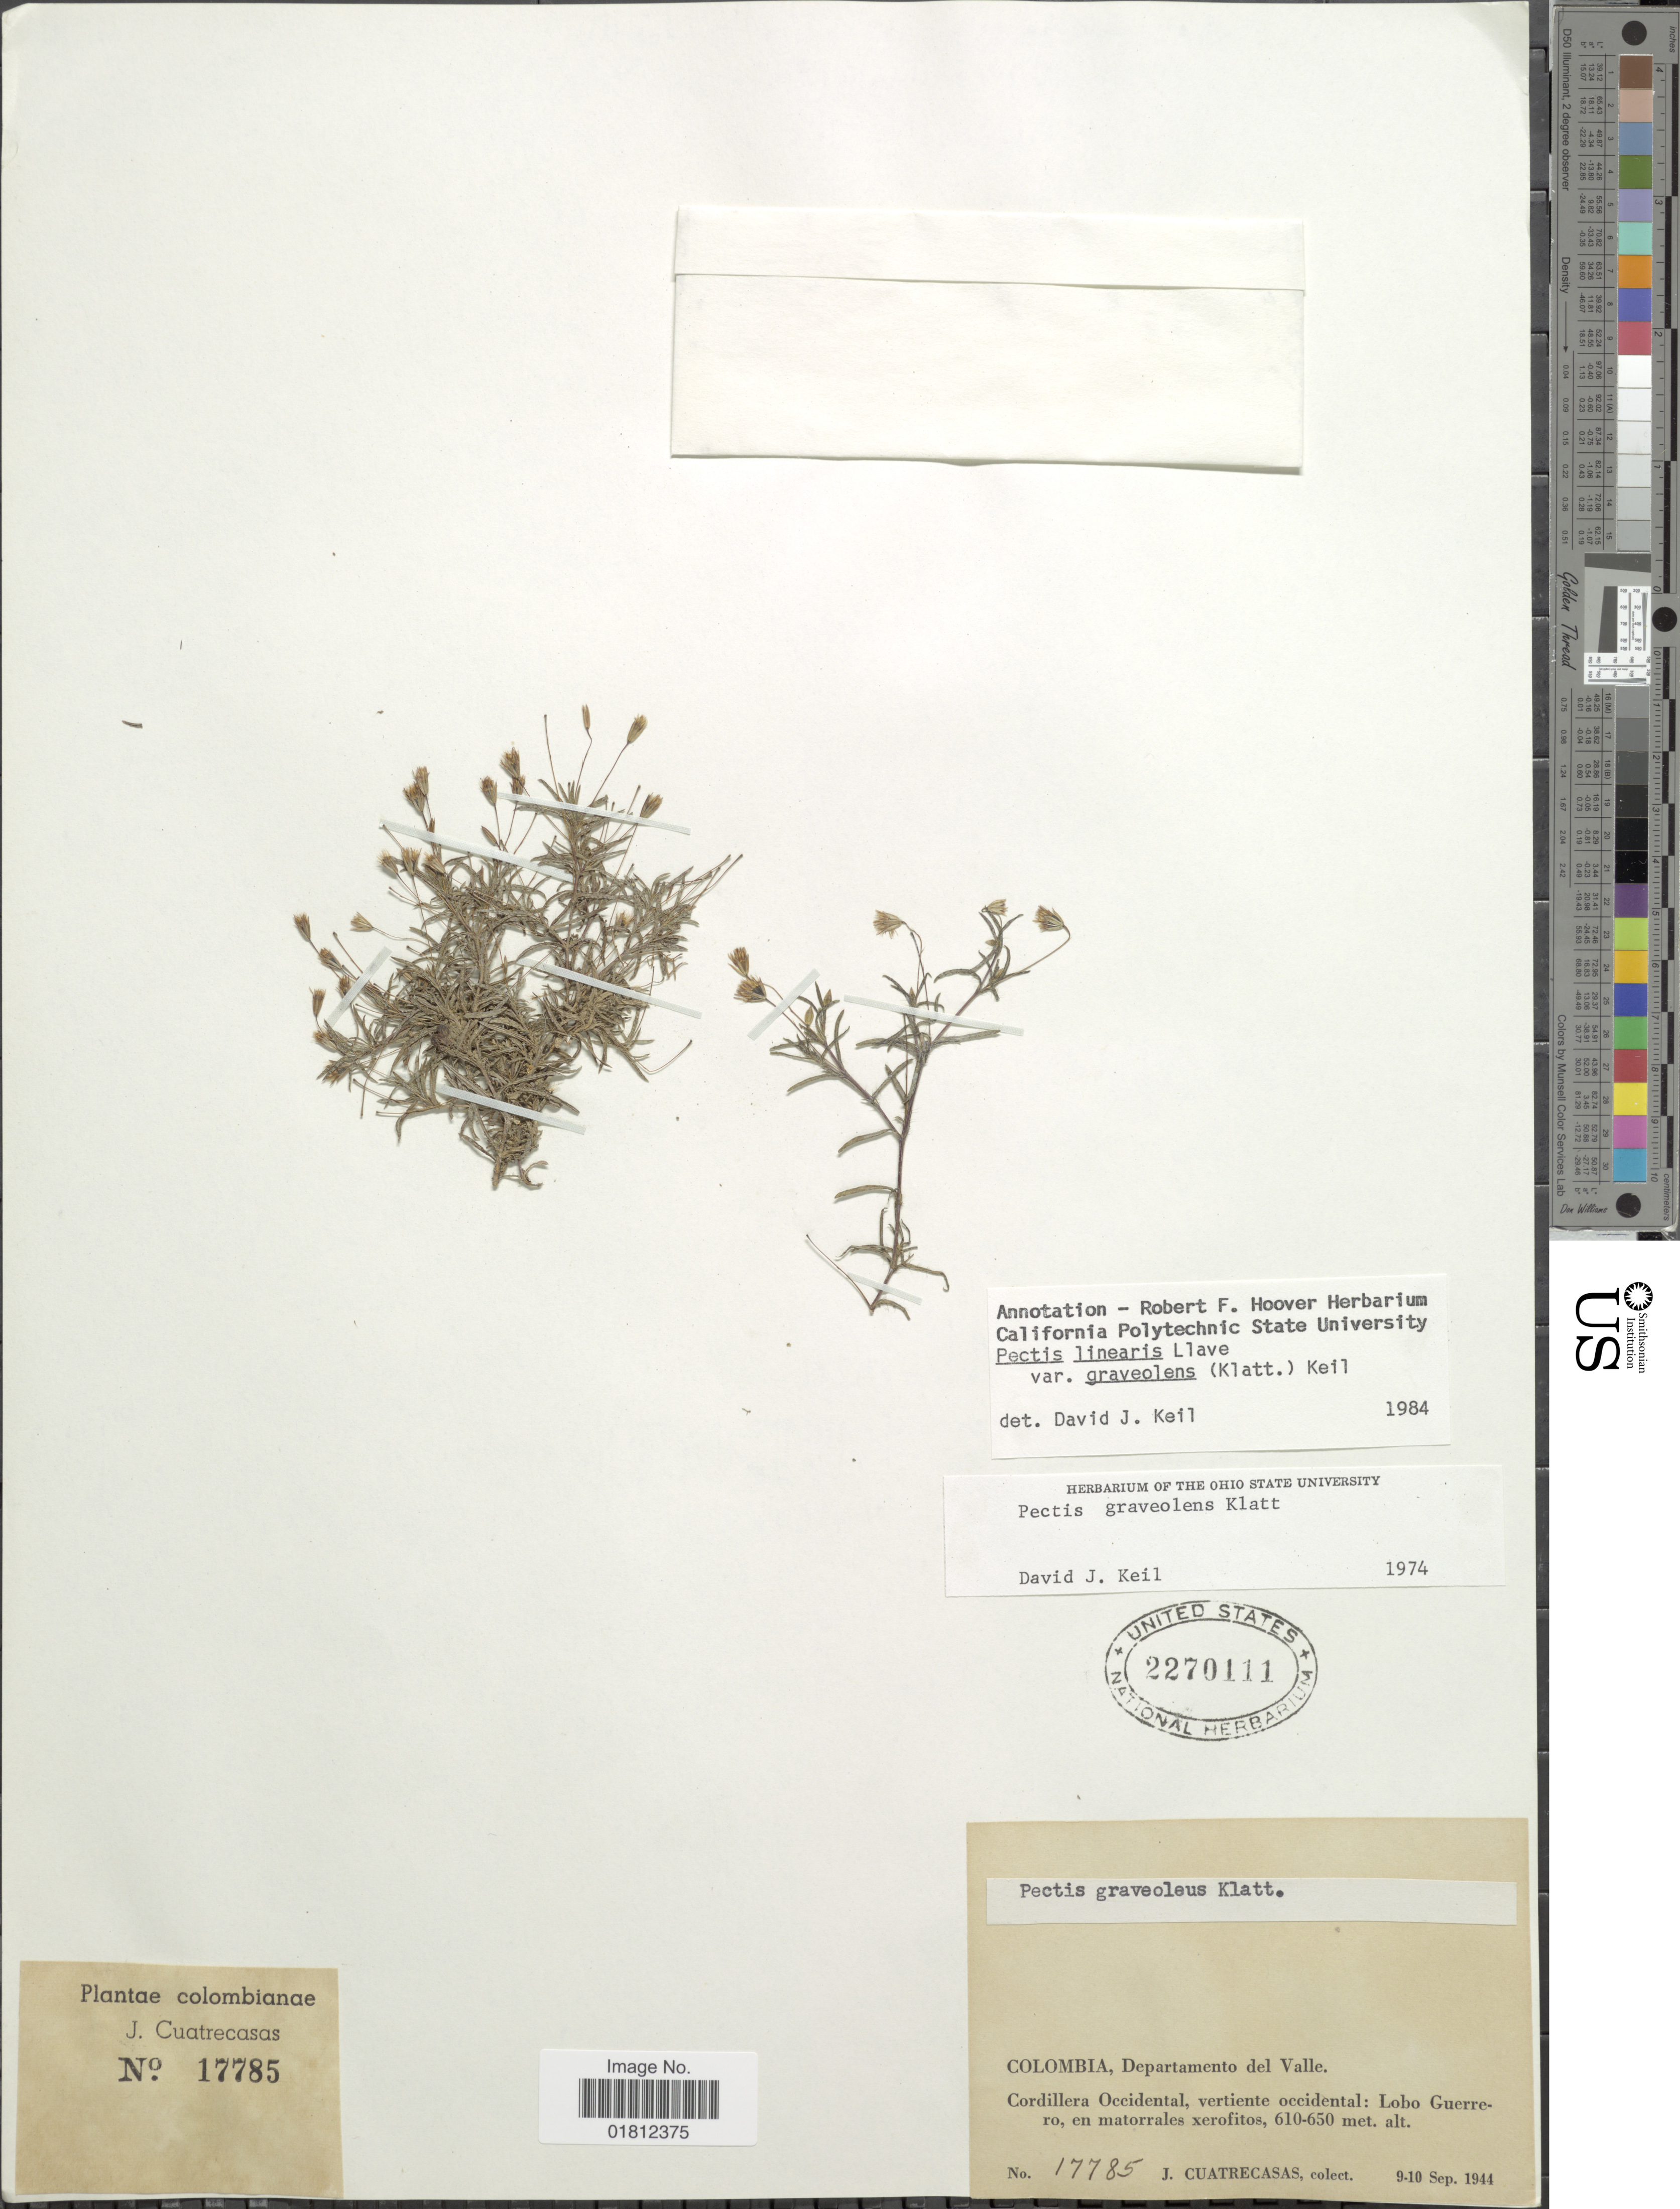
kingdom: Plantae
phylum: Tracheophyta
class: Magnoliopsida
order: Asterales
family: Asteraceae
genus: Pectis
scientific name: Pectis linearis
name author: La Llave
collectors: J. Cuatrecasas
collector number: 17785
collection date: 1944-09-09/1944-09-10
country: Colombia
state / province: Valle del Cauca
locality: Departamento del Valle, Cordillera Occidental, vertiente occidental: Lobo Guerrero, en matorrales xerofitos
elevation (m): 610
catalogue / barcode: US 2270111